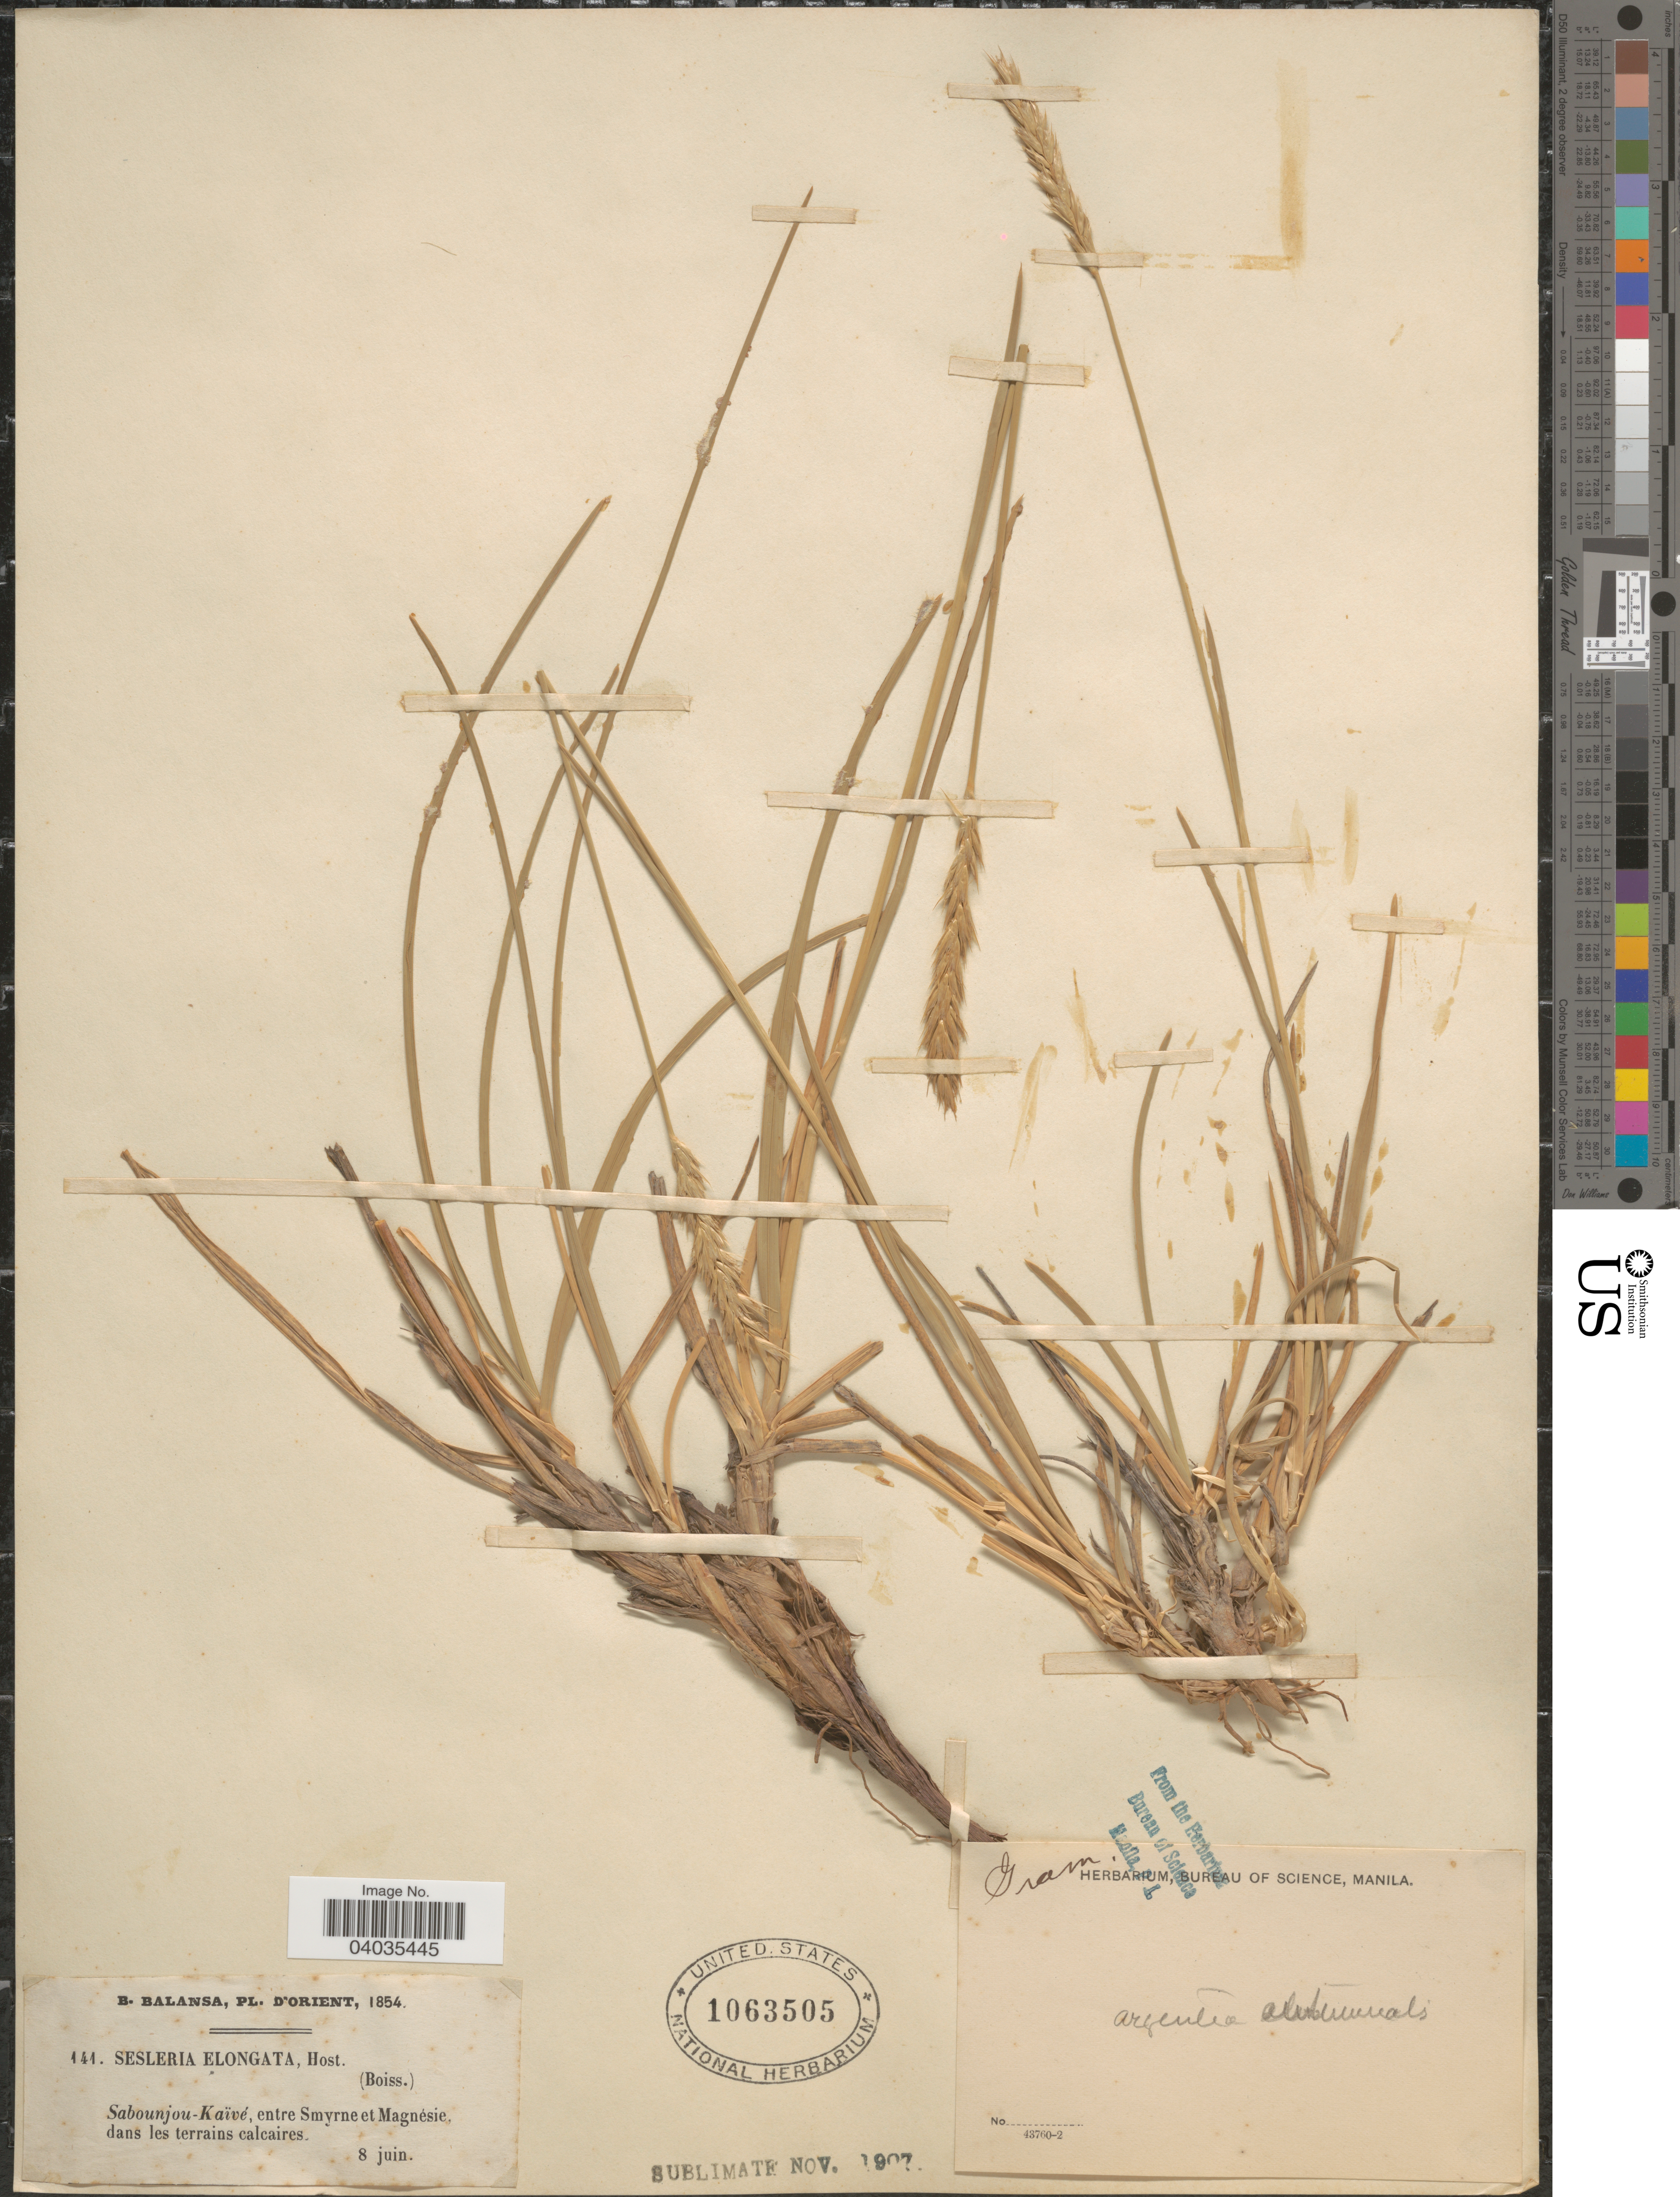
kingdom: Plantae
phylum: Tracheophyta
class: Liliopsida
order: Poales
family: Poaceae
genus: Sesleria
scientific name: Sesleria argentea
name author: (Savi) Savi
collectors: B. Balansa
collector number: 141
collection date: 1854-06-08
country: Turkey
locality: Orient. Sabounjou-Kaïvé, entre Smyrne et Magnésie, dans les terrains calcaires.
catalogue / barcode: US 1063505